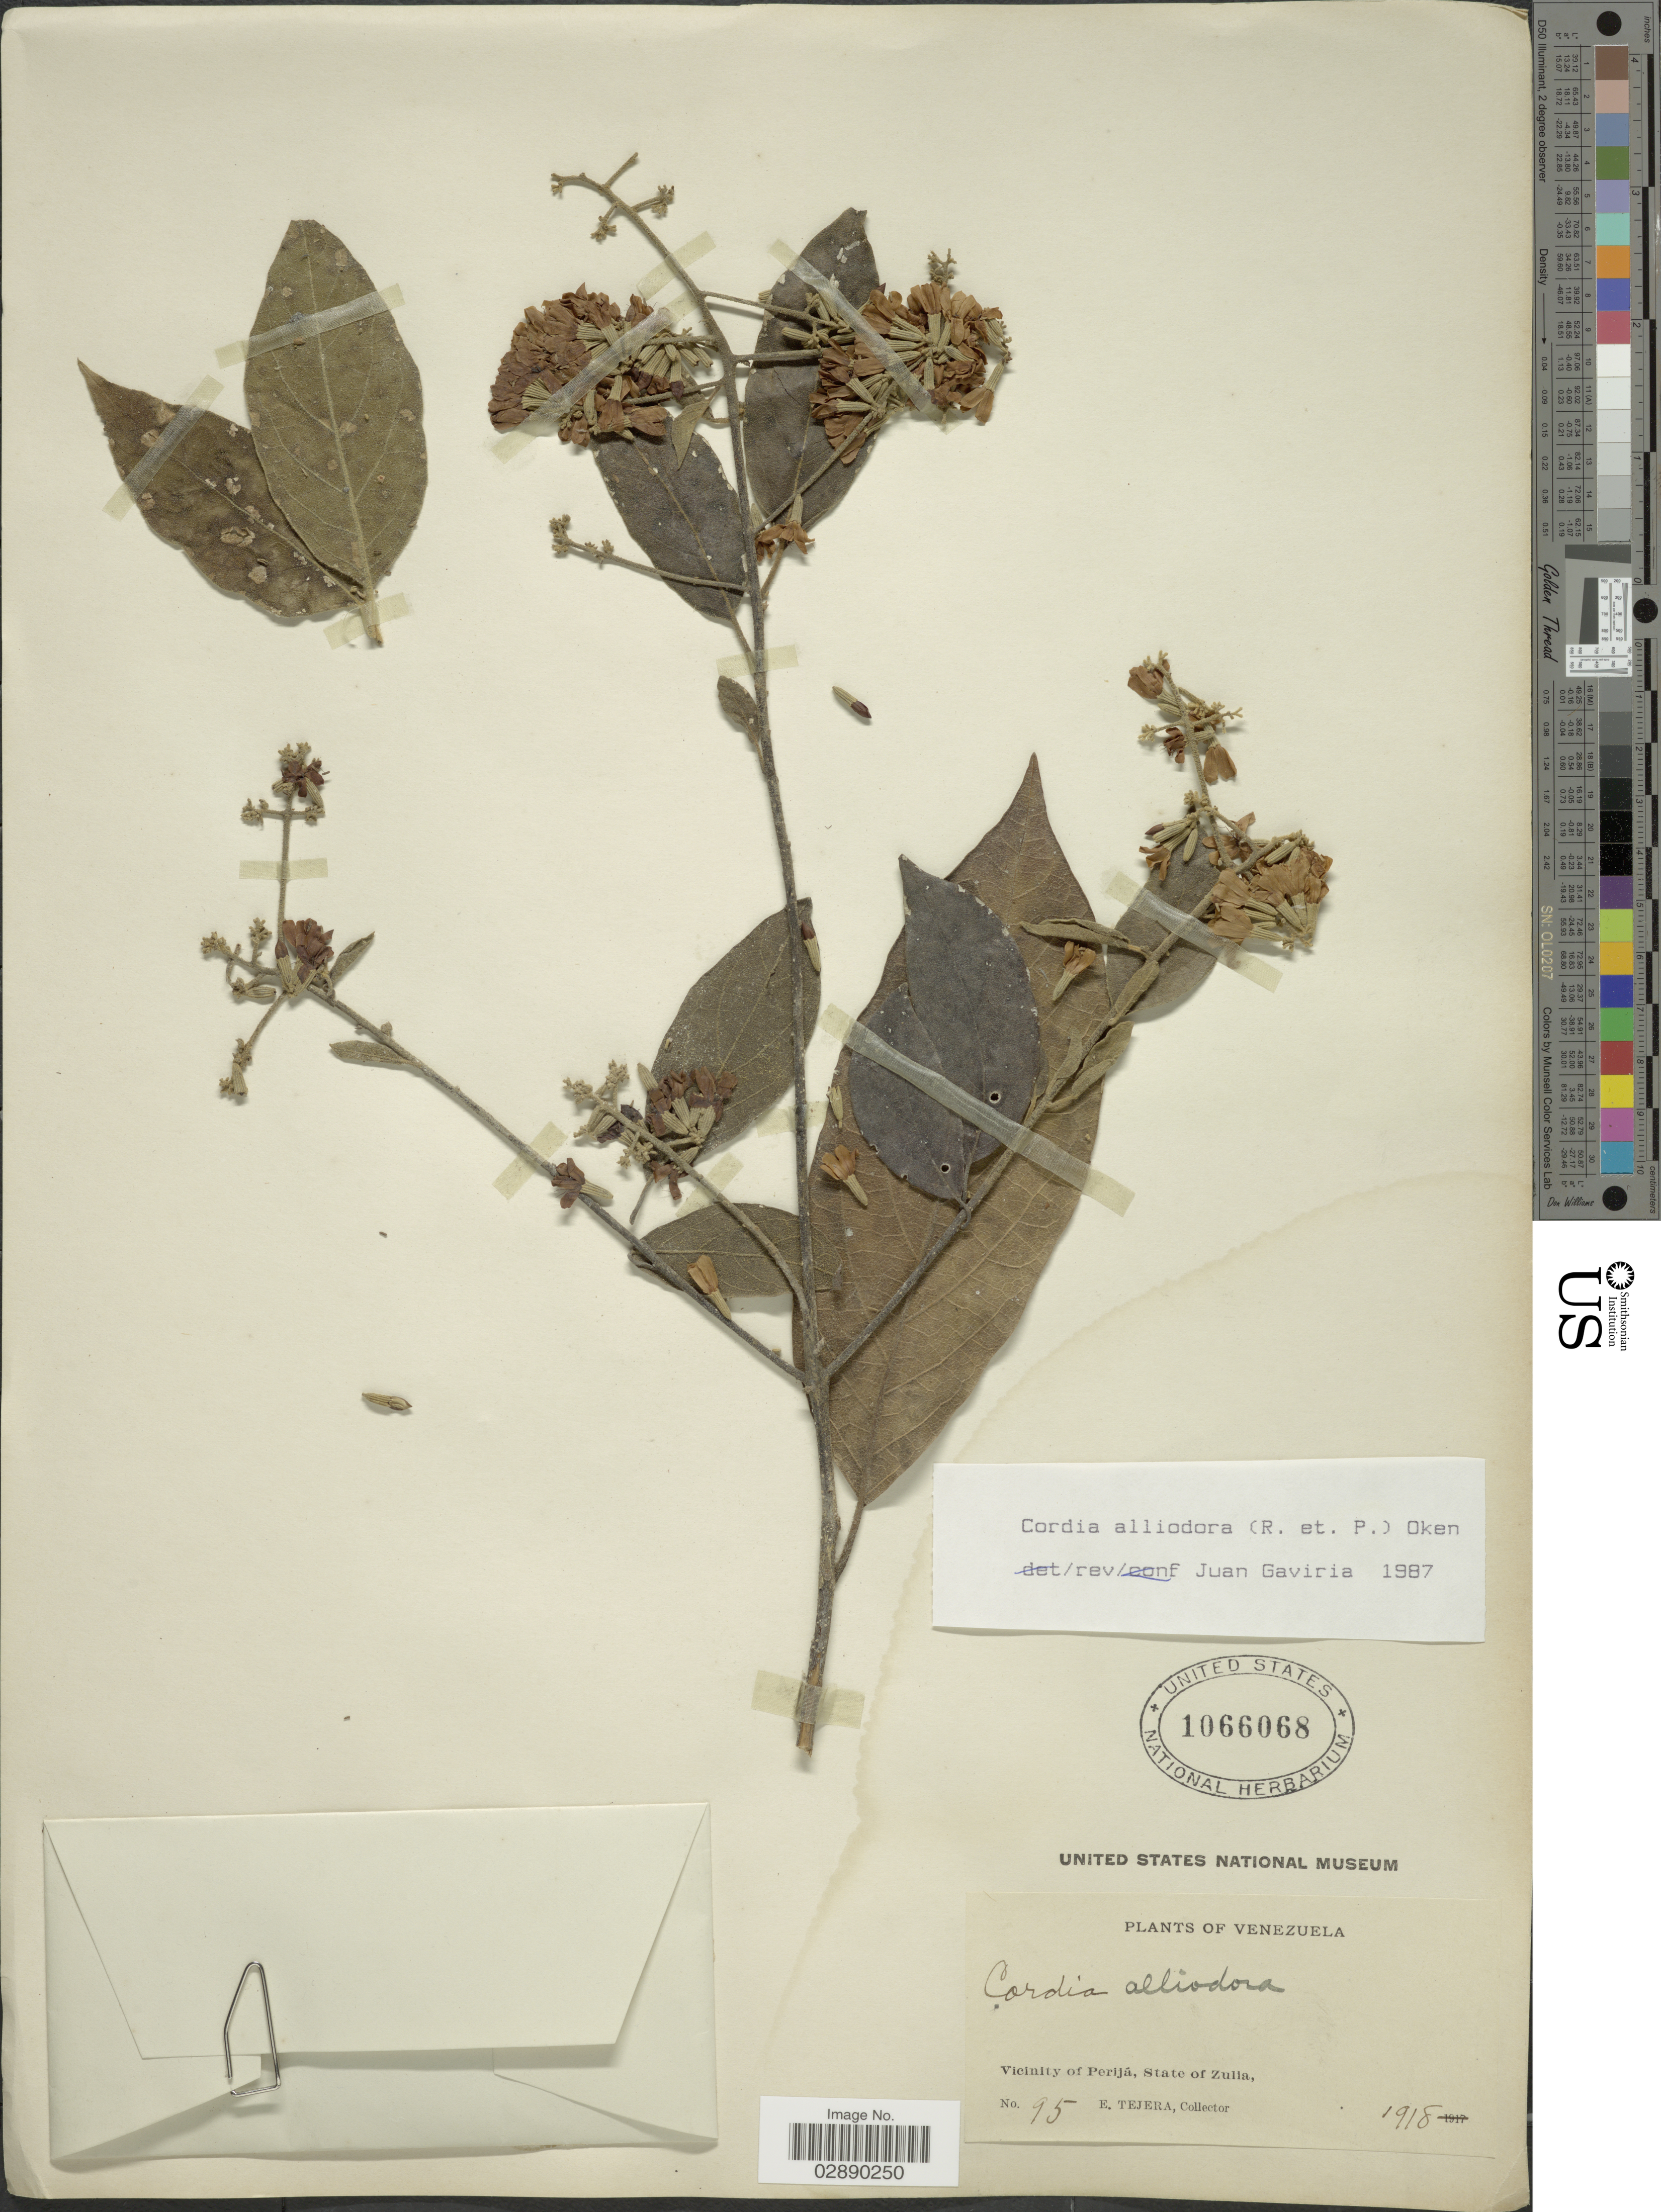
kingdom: Plantae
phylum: Tracheophyta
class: Magnoliopsida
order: Boraginales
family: Cordiaceae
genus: Cordia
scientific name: Cordia alliodora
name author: (Ruiz & Pav.) Oken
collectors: E. Tejera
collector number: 95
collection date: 1918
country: Venezuela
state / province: Zulia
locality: Vicinity of Perijá.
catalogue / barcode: US 1066068